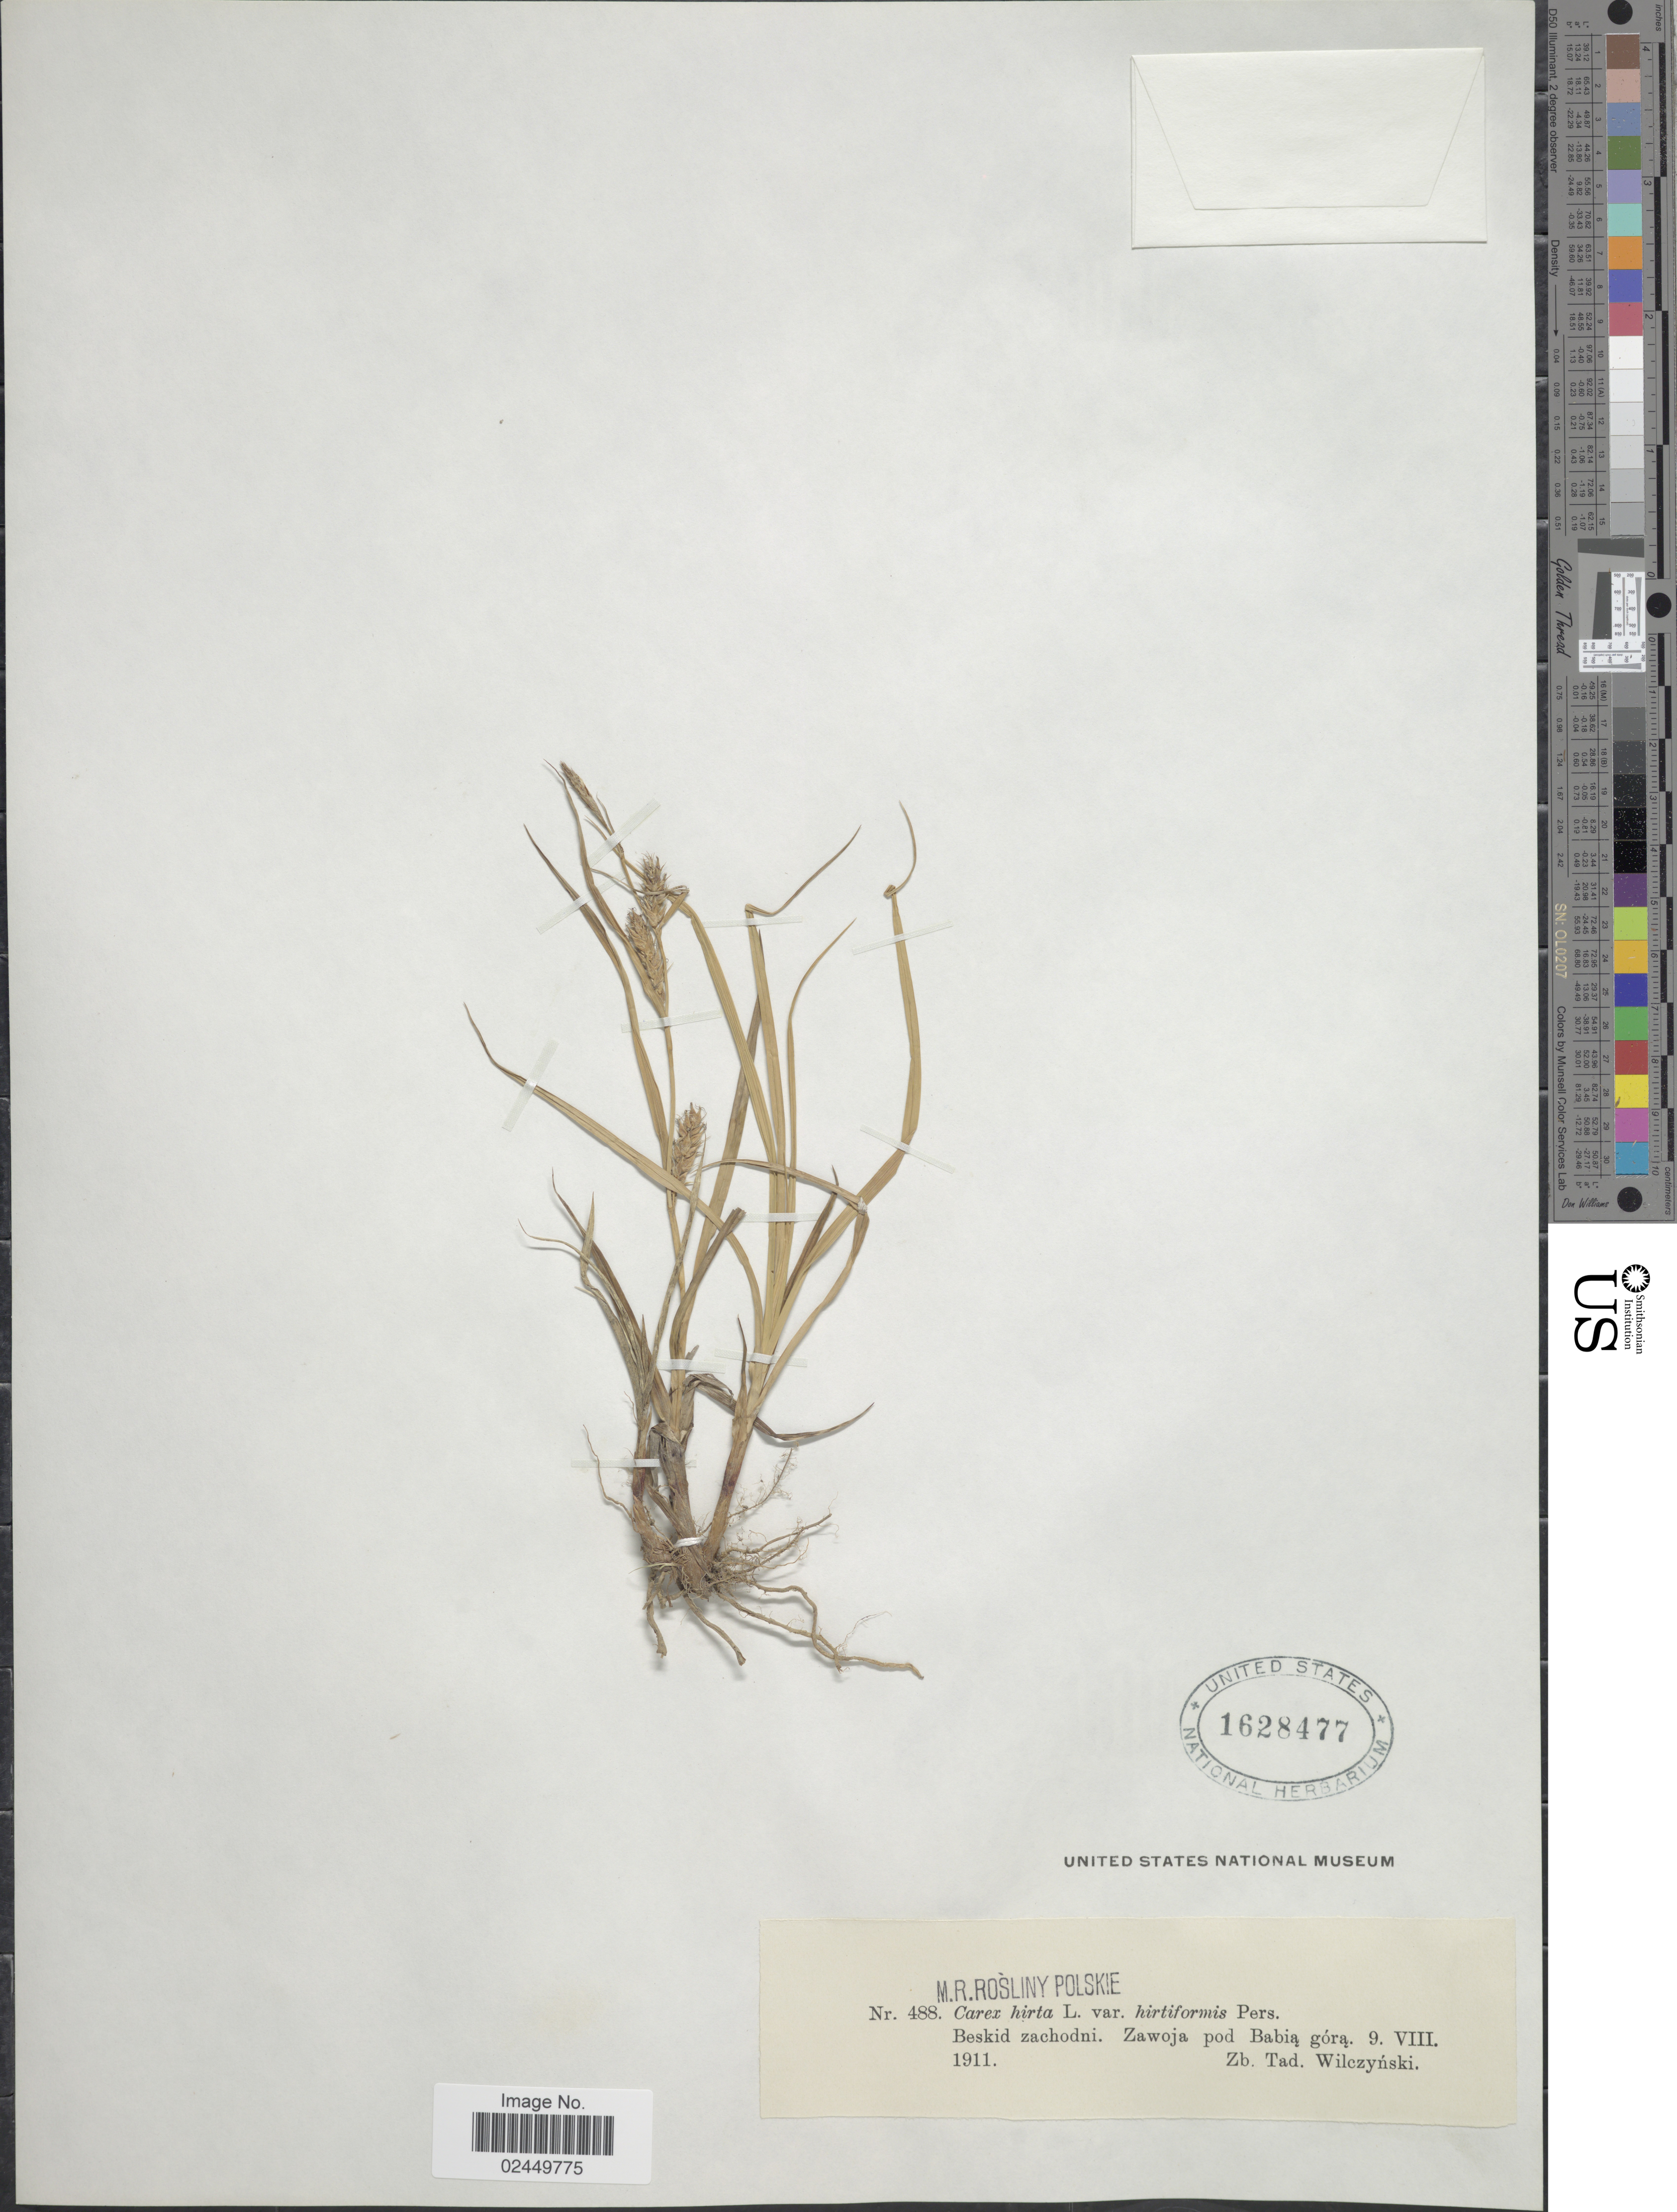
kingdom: Plantae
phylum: Tracheophyta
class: Liliopsida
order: Poales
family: Cyperaceae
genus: Carex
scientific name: Carex hirta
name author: L.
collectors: T. Wilczynski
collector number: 488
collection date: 1911-08-09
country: Poland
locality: Beskid zachodni. Zawoja pod Babia góra.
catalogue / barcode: US 1628477